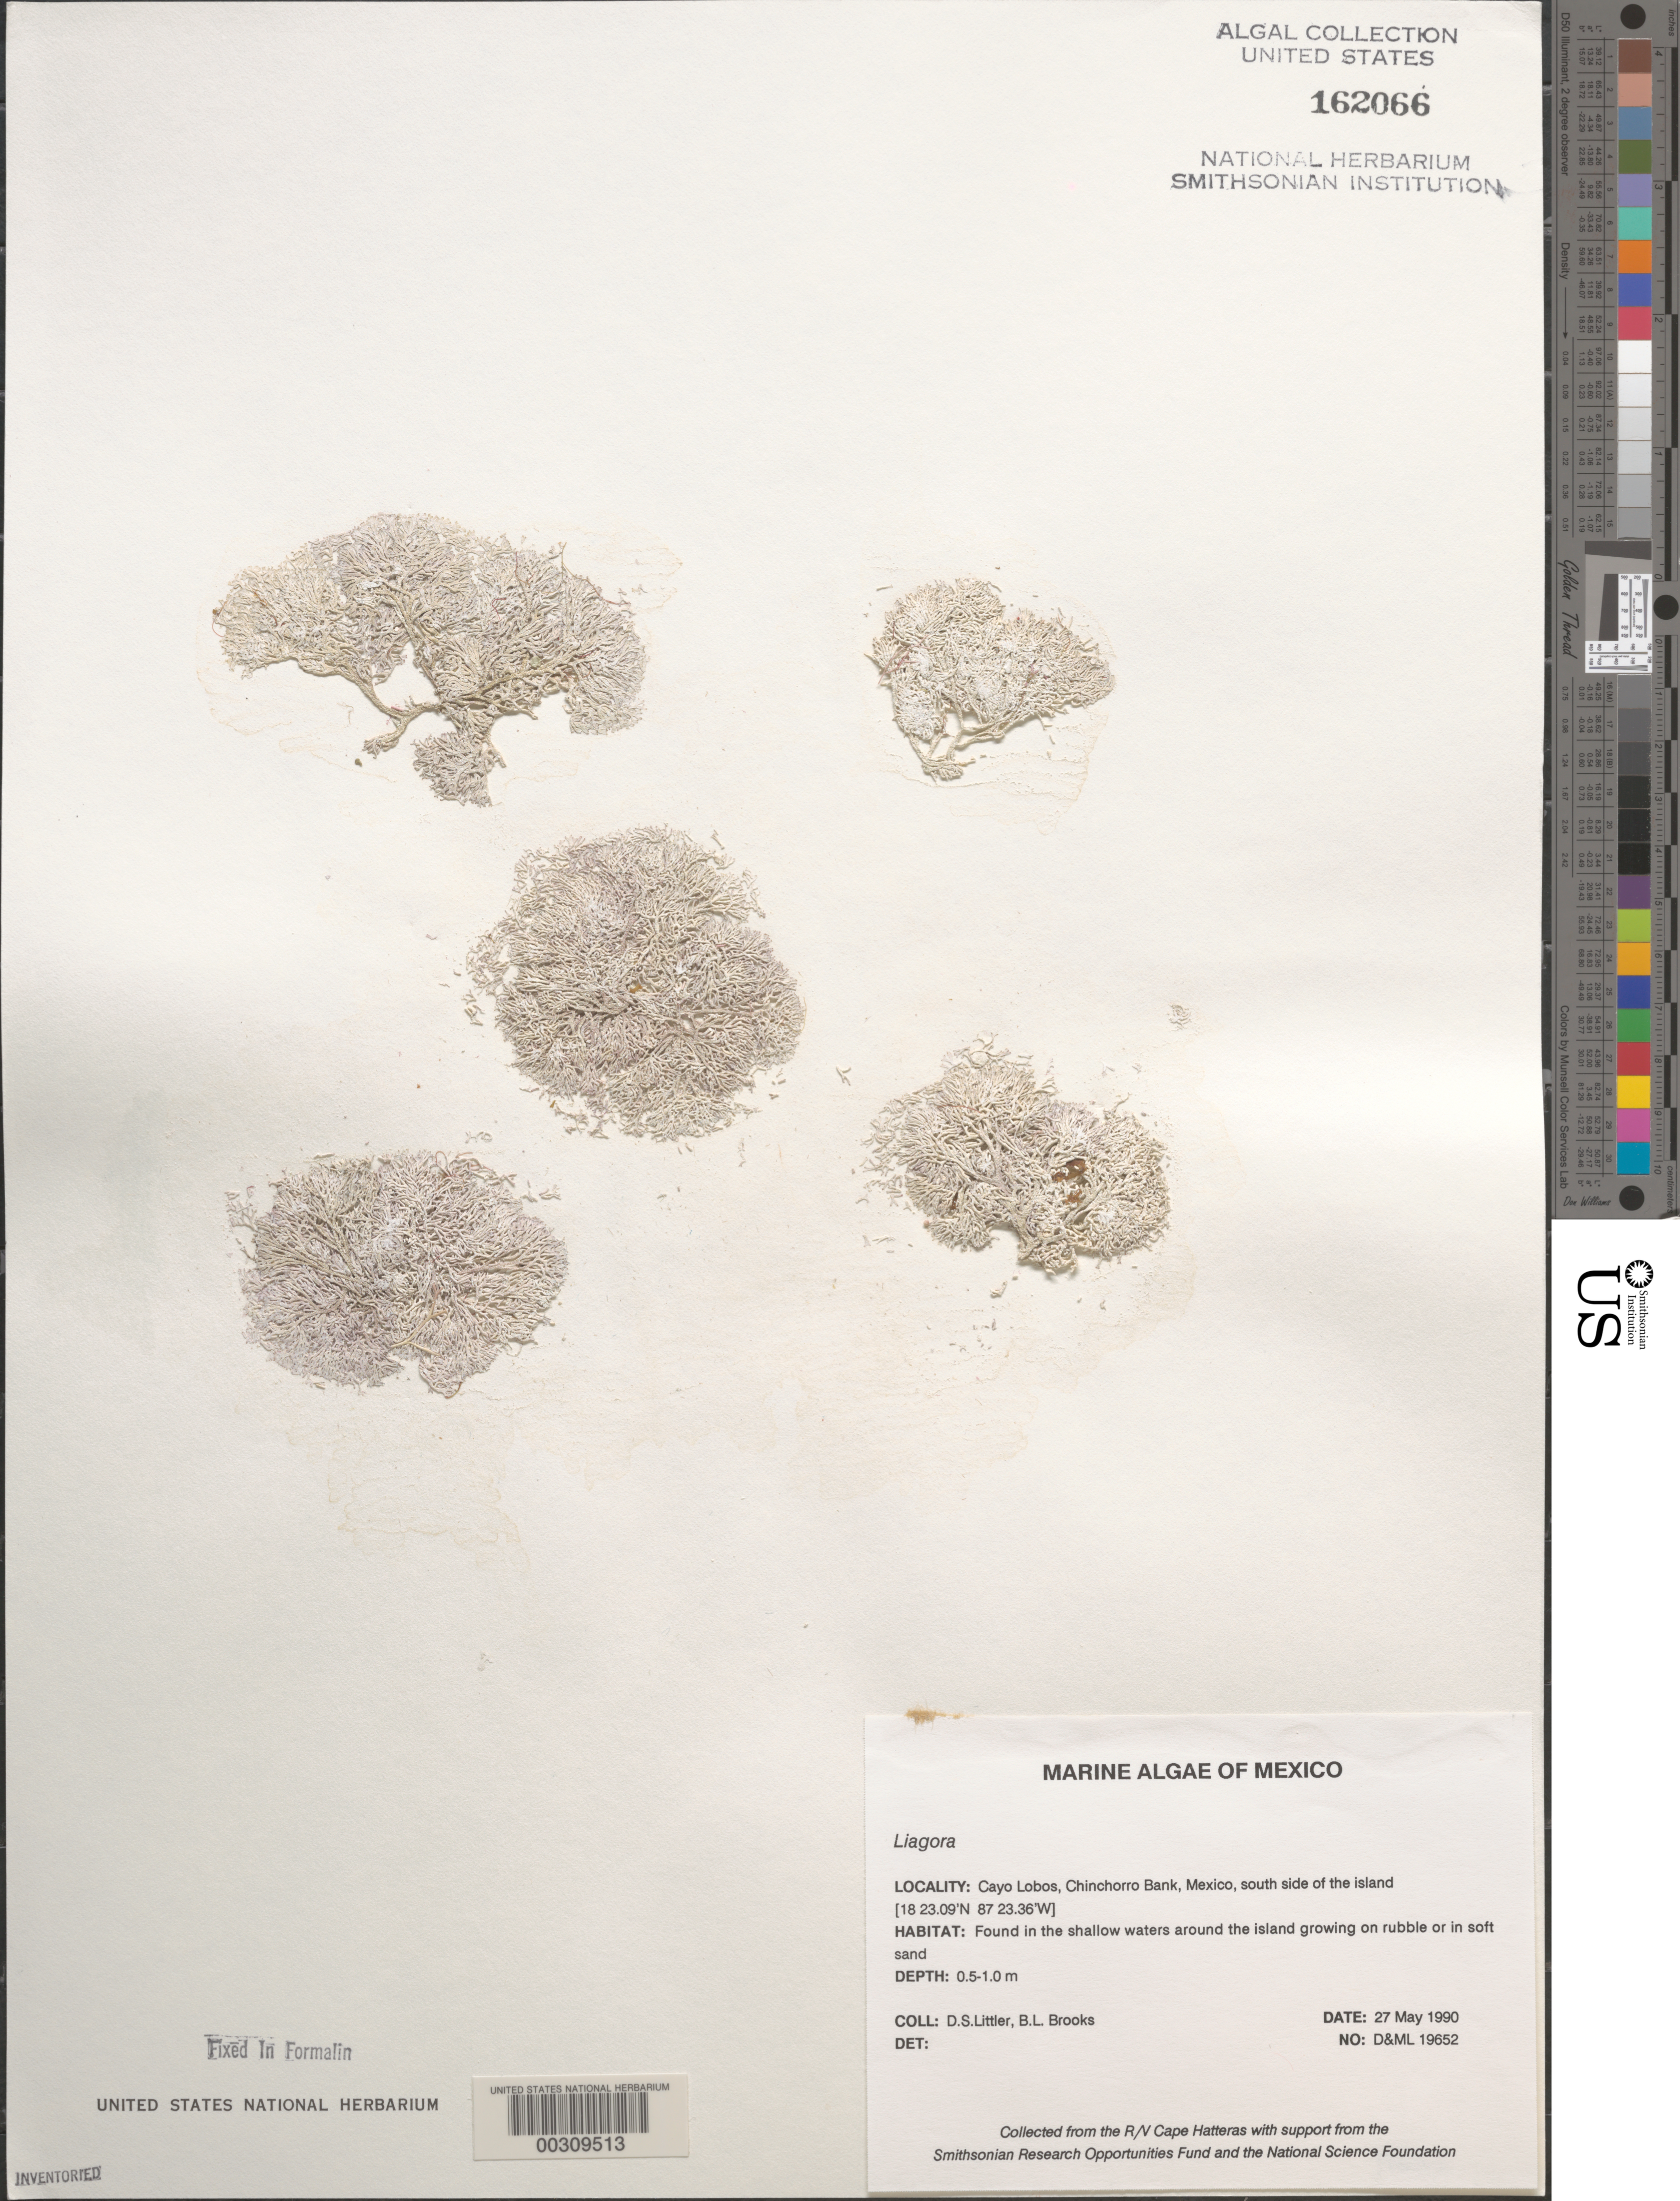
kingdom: Plantae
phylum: Rhodophyta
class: Florideophyceae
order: Nemaliales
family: Liagoraceae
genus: Liagora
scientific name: Liagora sp.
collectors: D. S. Littler & B. Brooks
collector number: D&ML 19652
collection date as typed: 27 May 1990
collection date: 1990-05-27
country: Mexico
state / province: Quintana Roo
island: Cayo Lobos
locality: Chinchorro Bank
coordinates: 18 23.09'N, 87 23.36'W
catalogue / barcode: US 162066